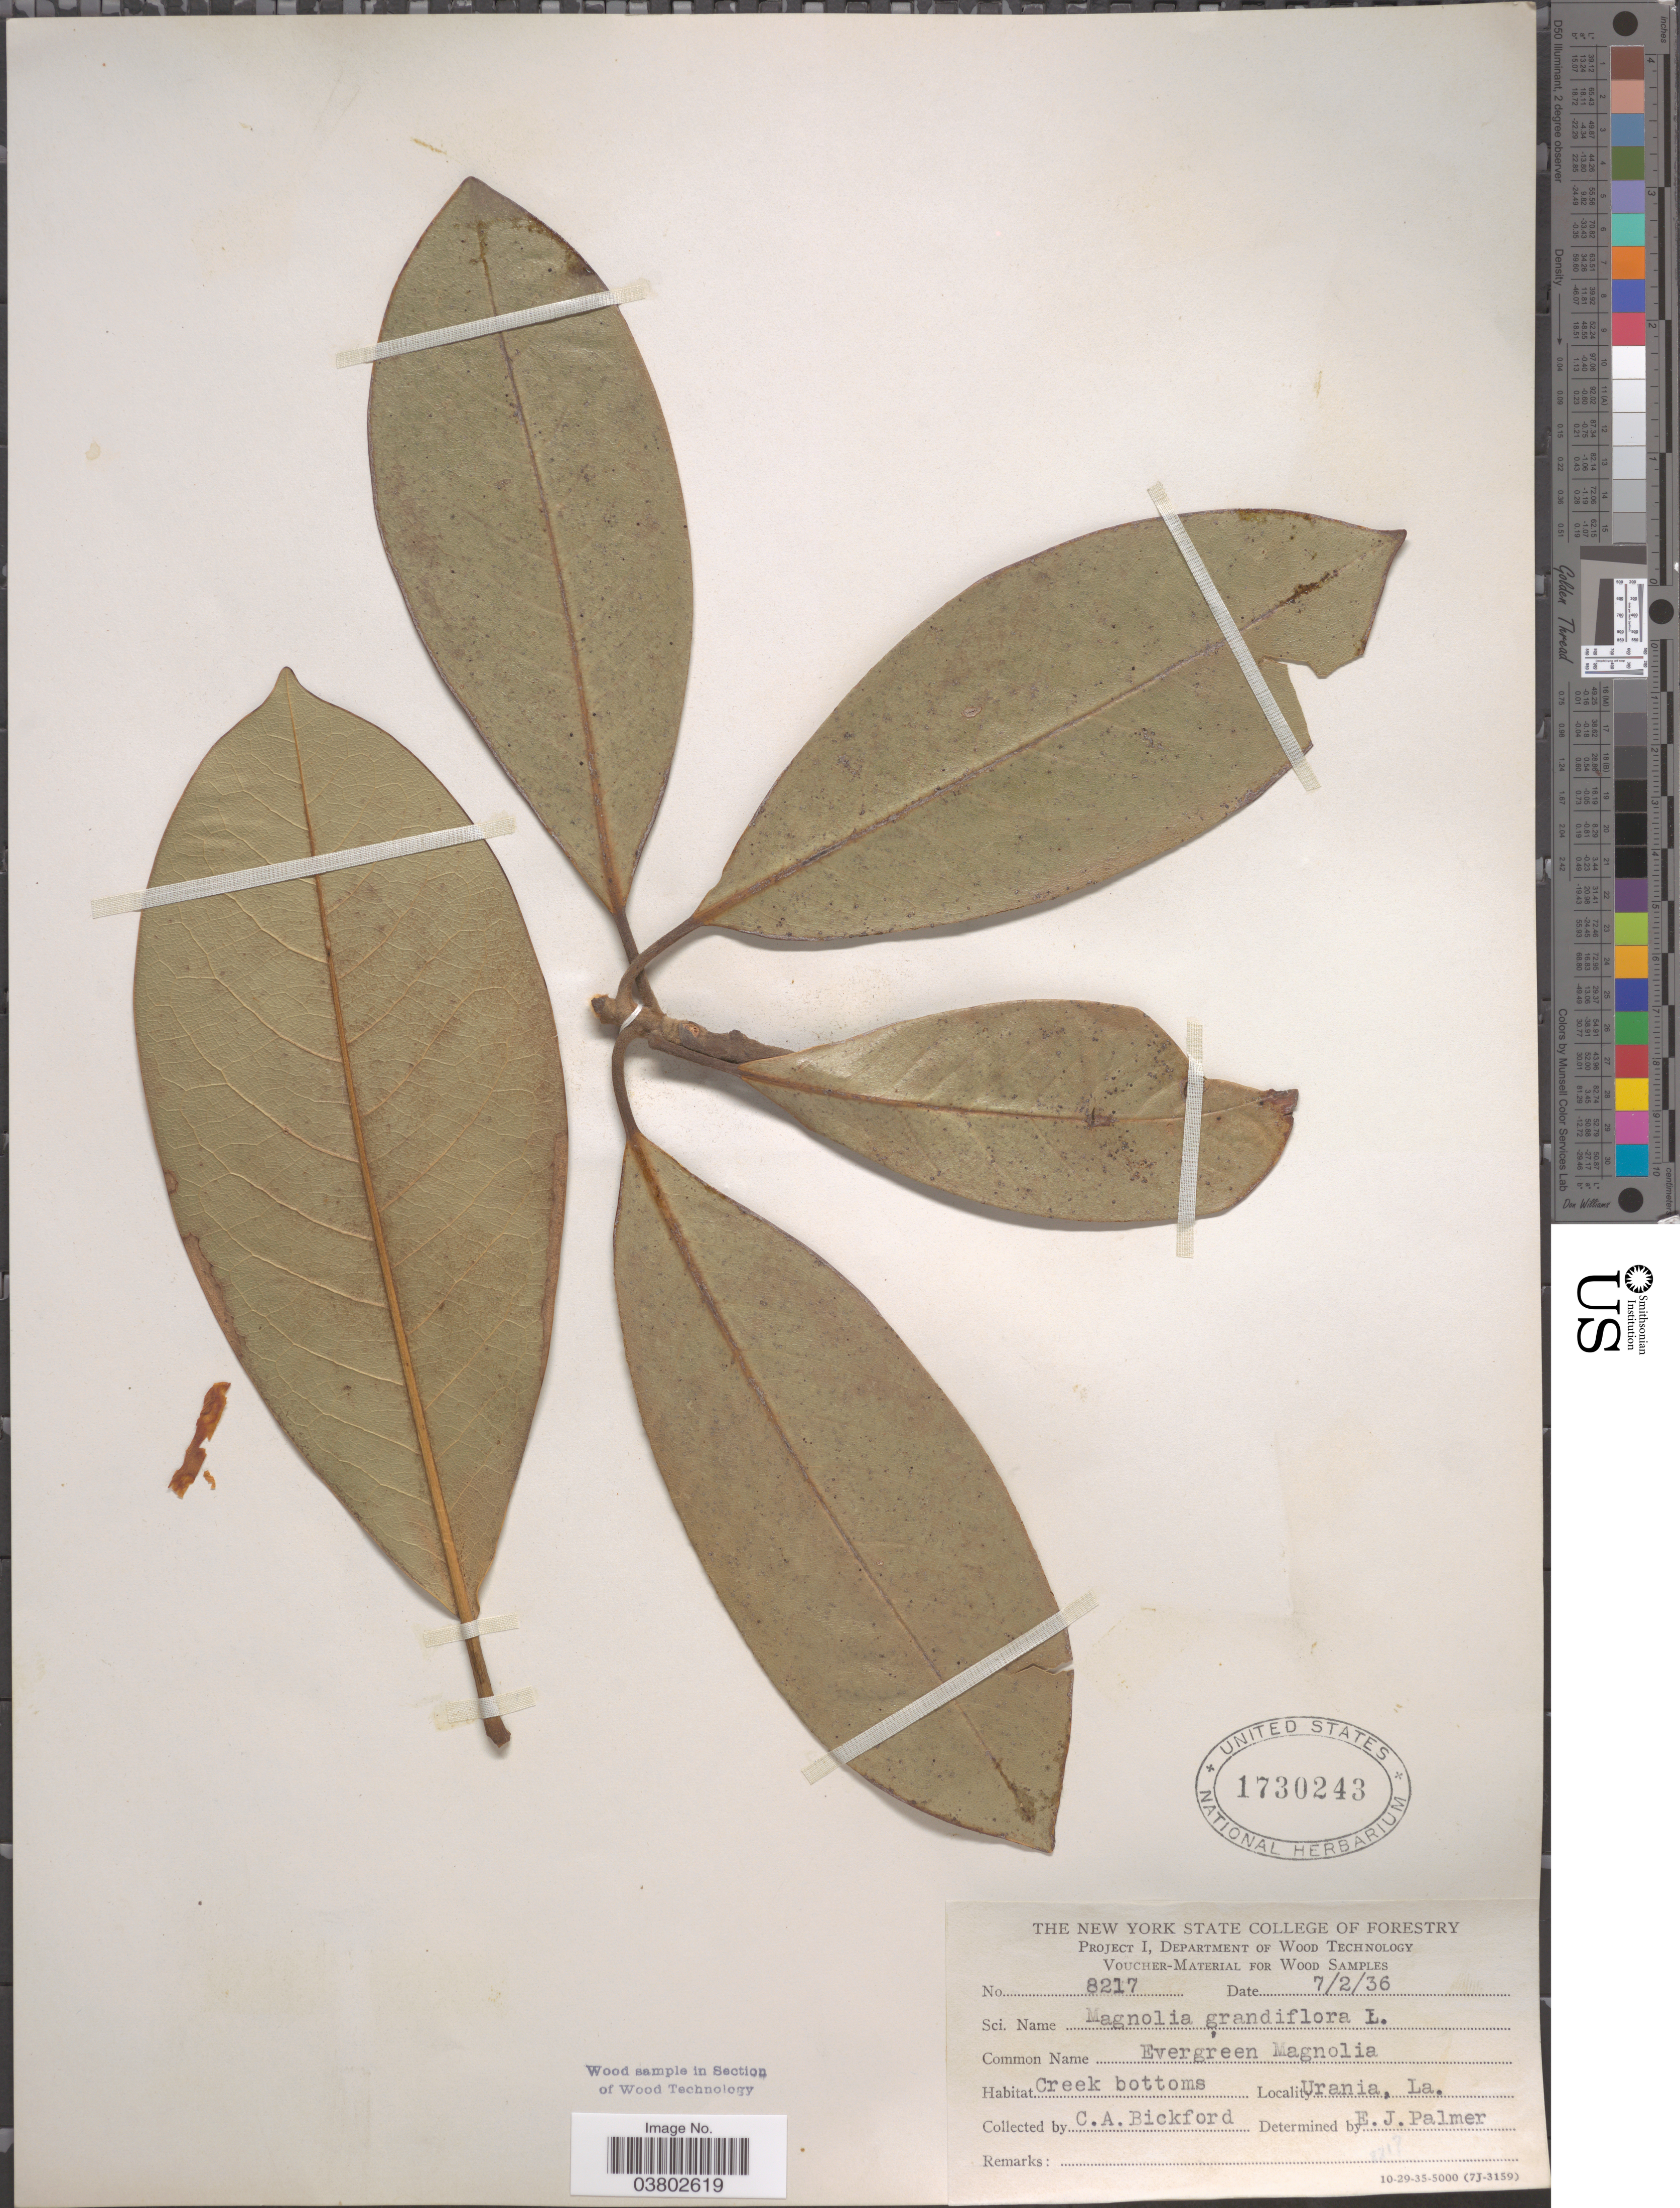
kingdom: Plantae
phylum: Tracheophyta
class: Magnoliopsida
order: Magnoliales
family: Magnoliaceae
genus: Magnolia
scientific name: Magnolia grandiflora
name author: L.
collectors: C. Bickford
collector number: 8217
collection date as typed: Transcribed d/m/y: 2/7/36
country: United States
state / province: Louisiana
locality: Urania.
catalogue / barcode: US 1730243